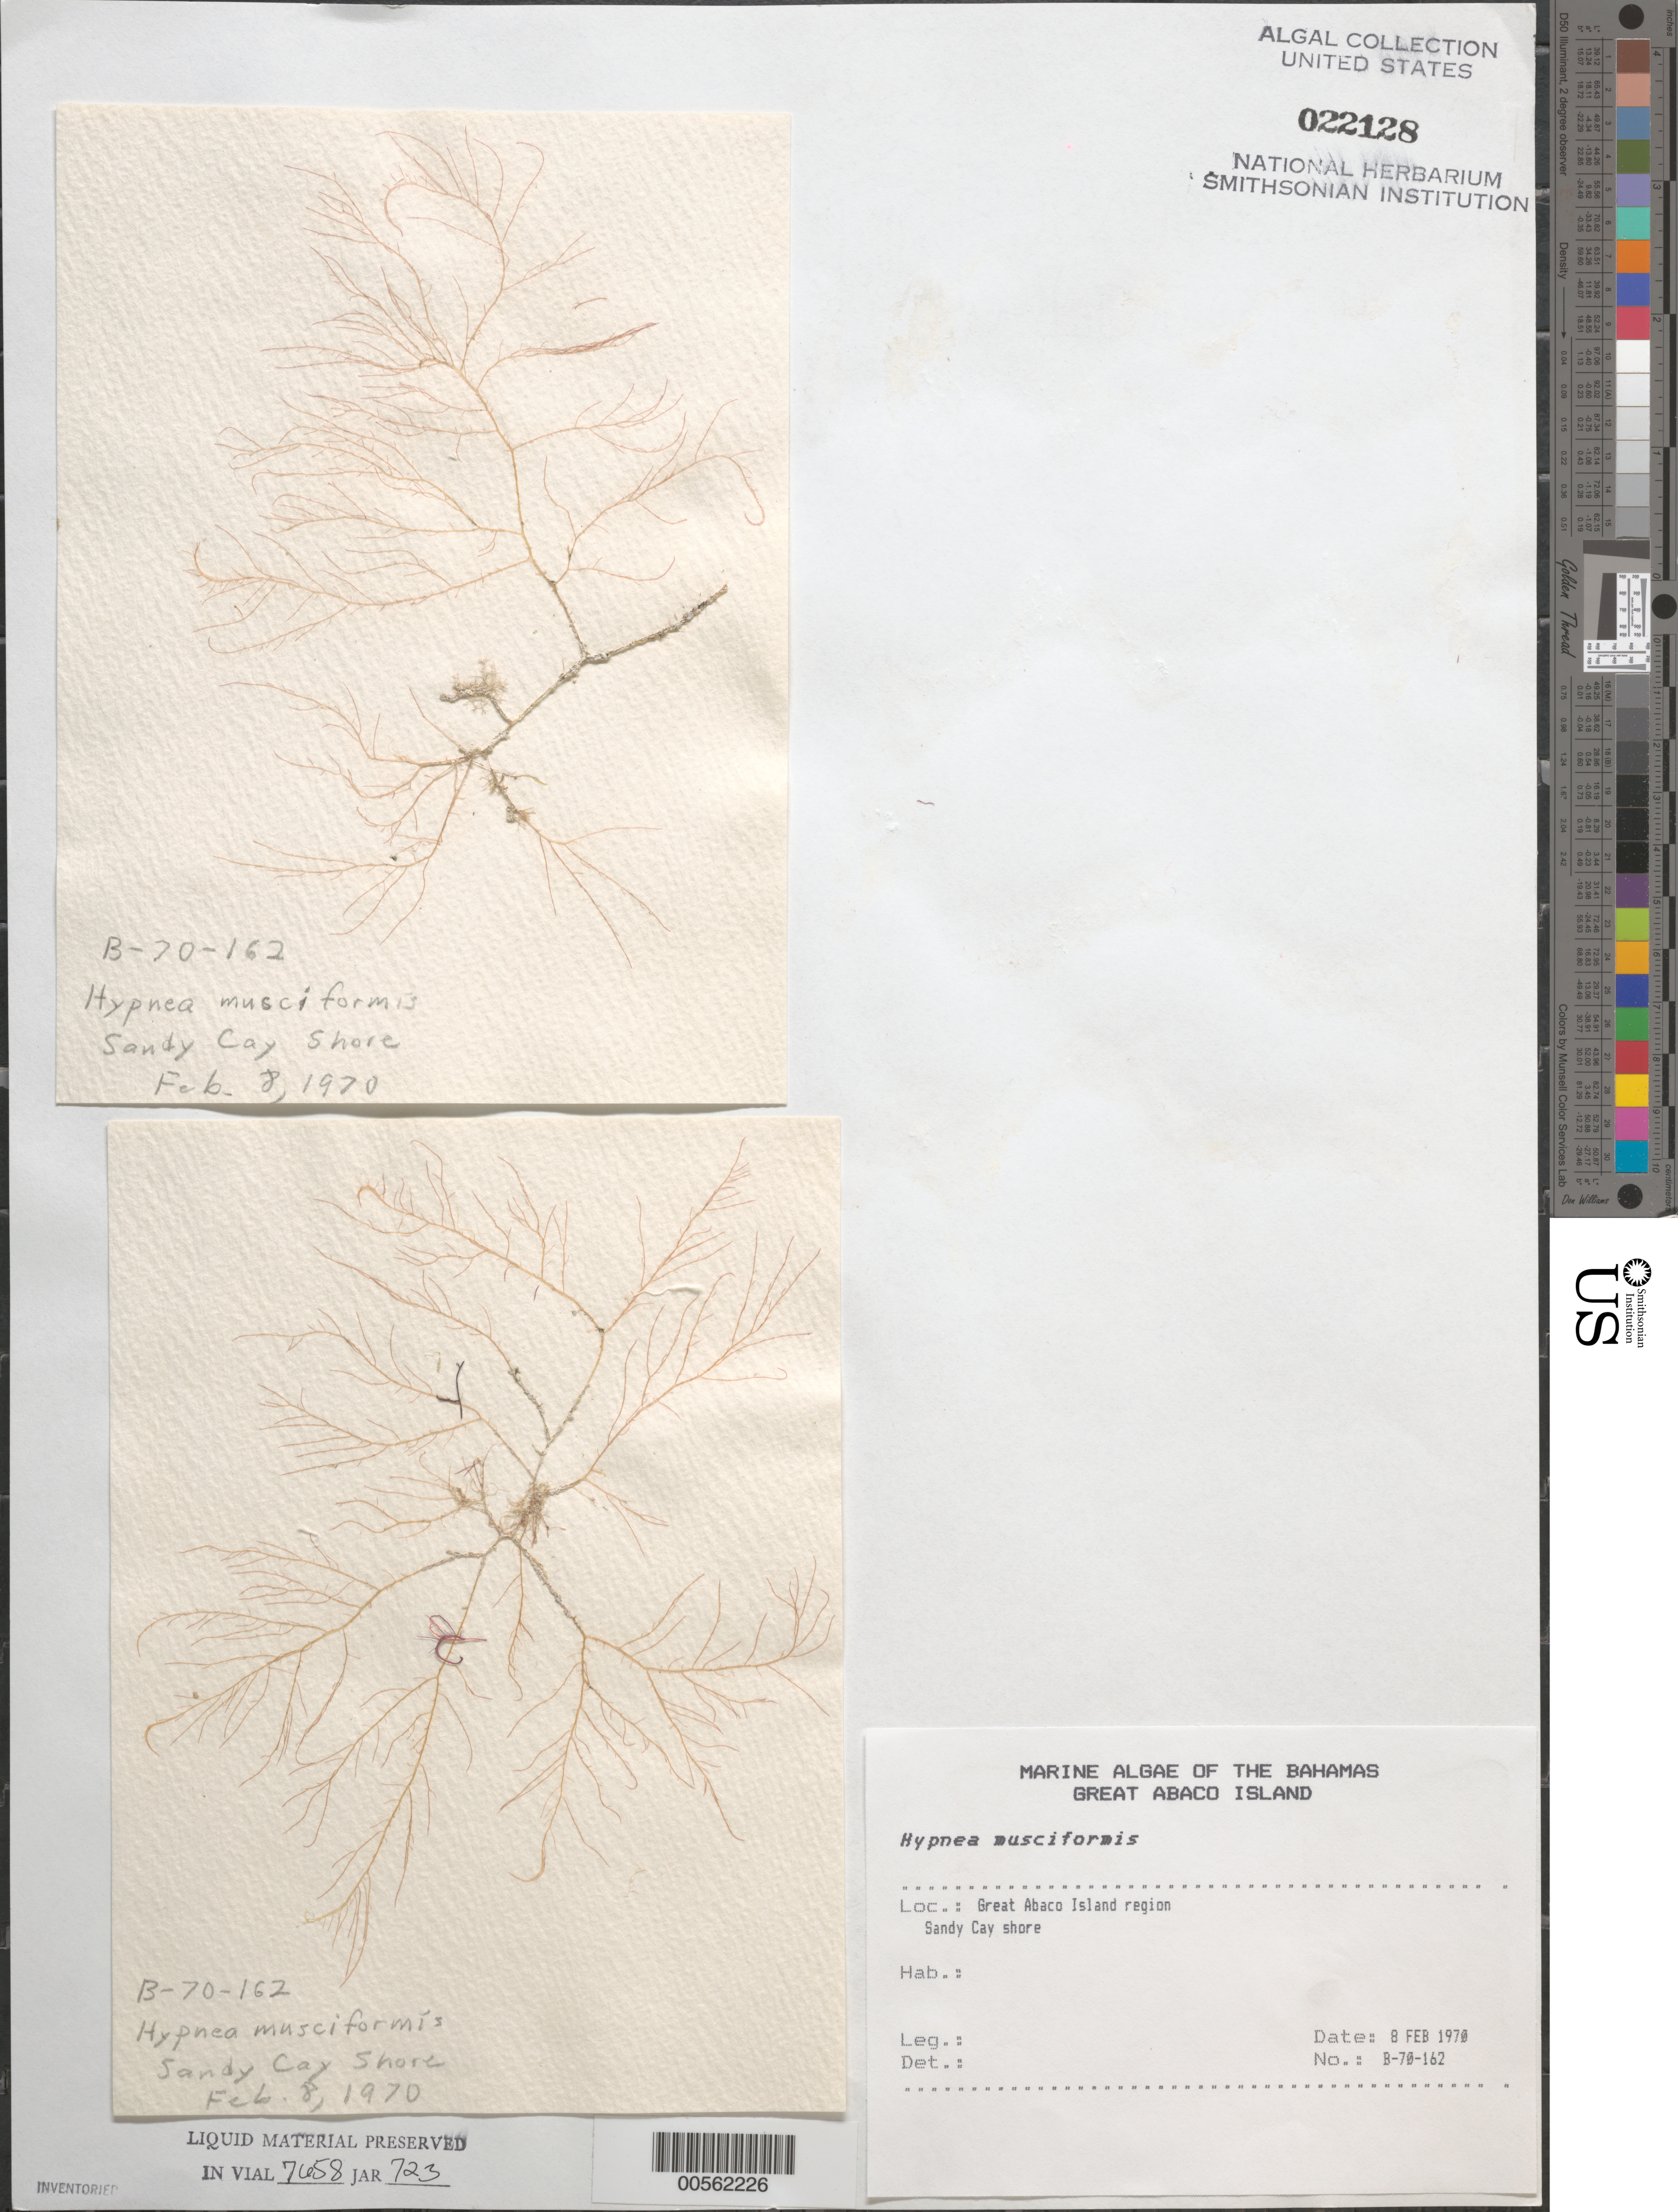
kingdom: Plantae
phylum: Rhodophyta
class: Florideophyceae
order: Gigartinales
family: Cystocloniaceae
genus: Hypnea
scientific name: Hypnea musciformis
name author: (Wulfen) J.V.Lamouroux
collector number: B-70-162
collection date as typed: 08 Feb 1970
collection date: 1970-02-08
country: Bahamas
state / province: Abaco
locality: Sandy cay, great abaco island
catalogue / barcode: US 22128